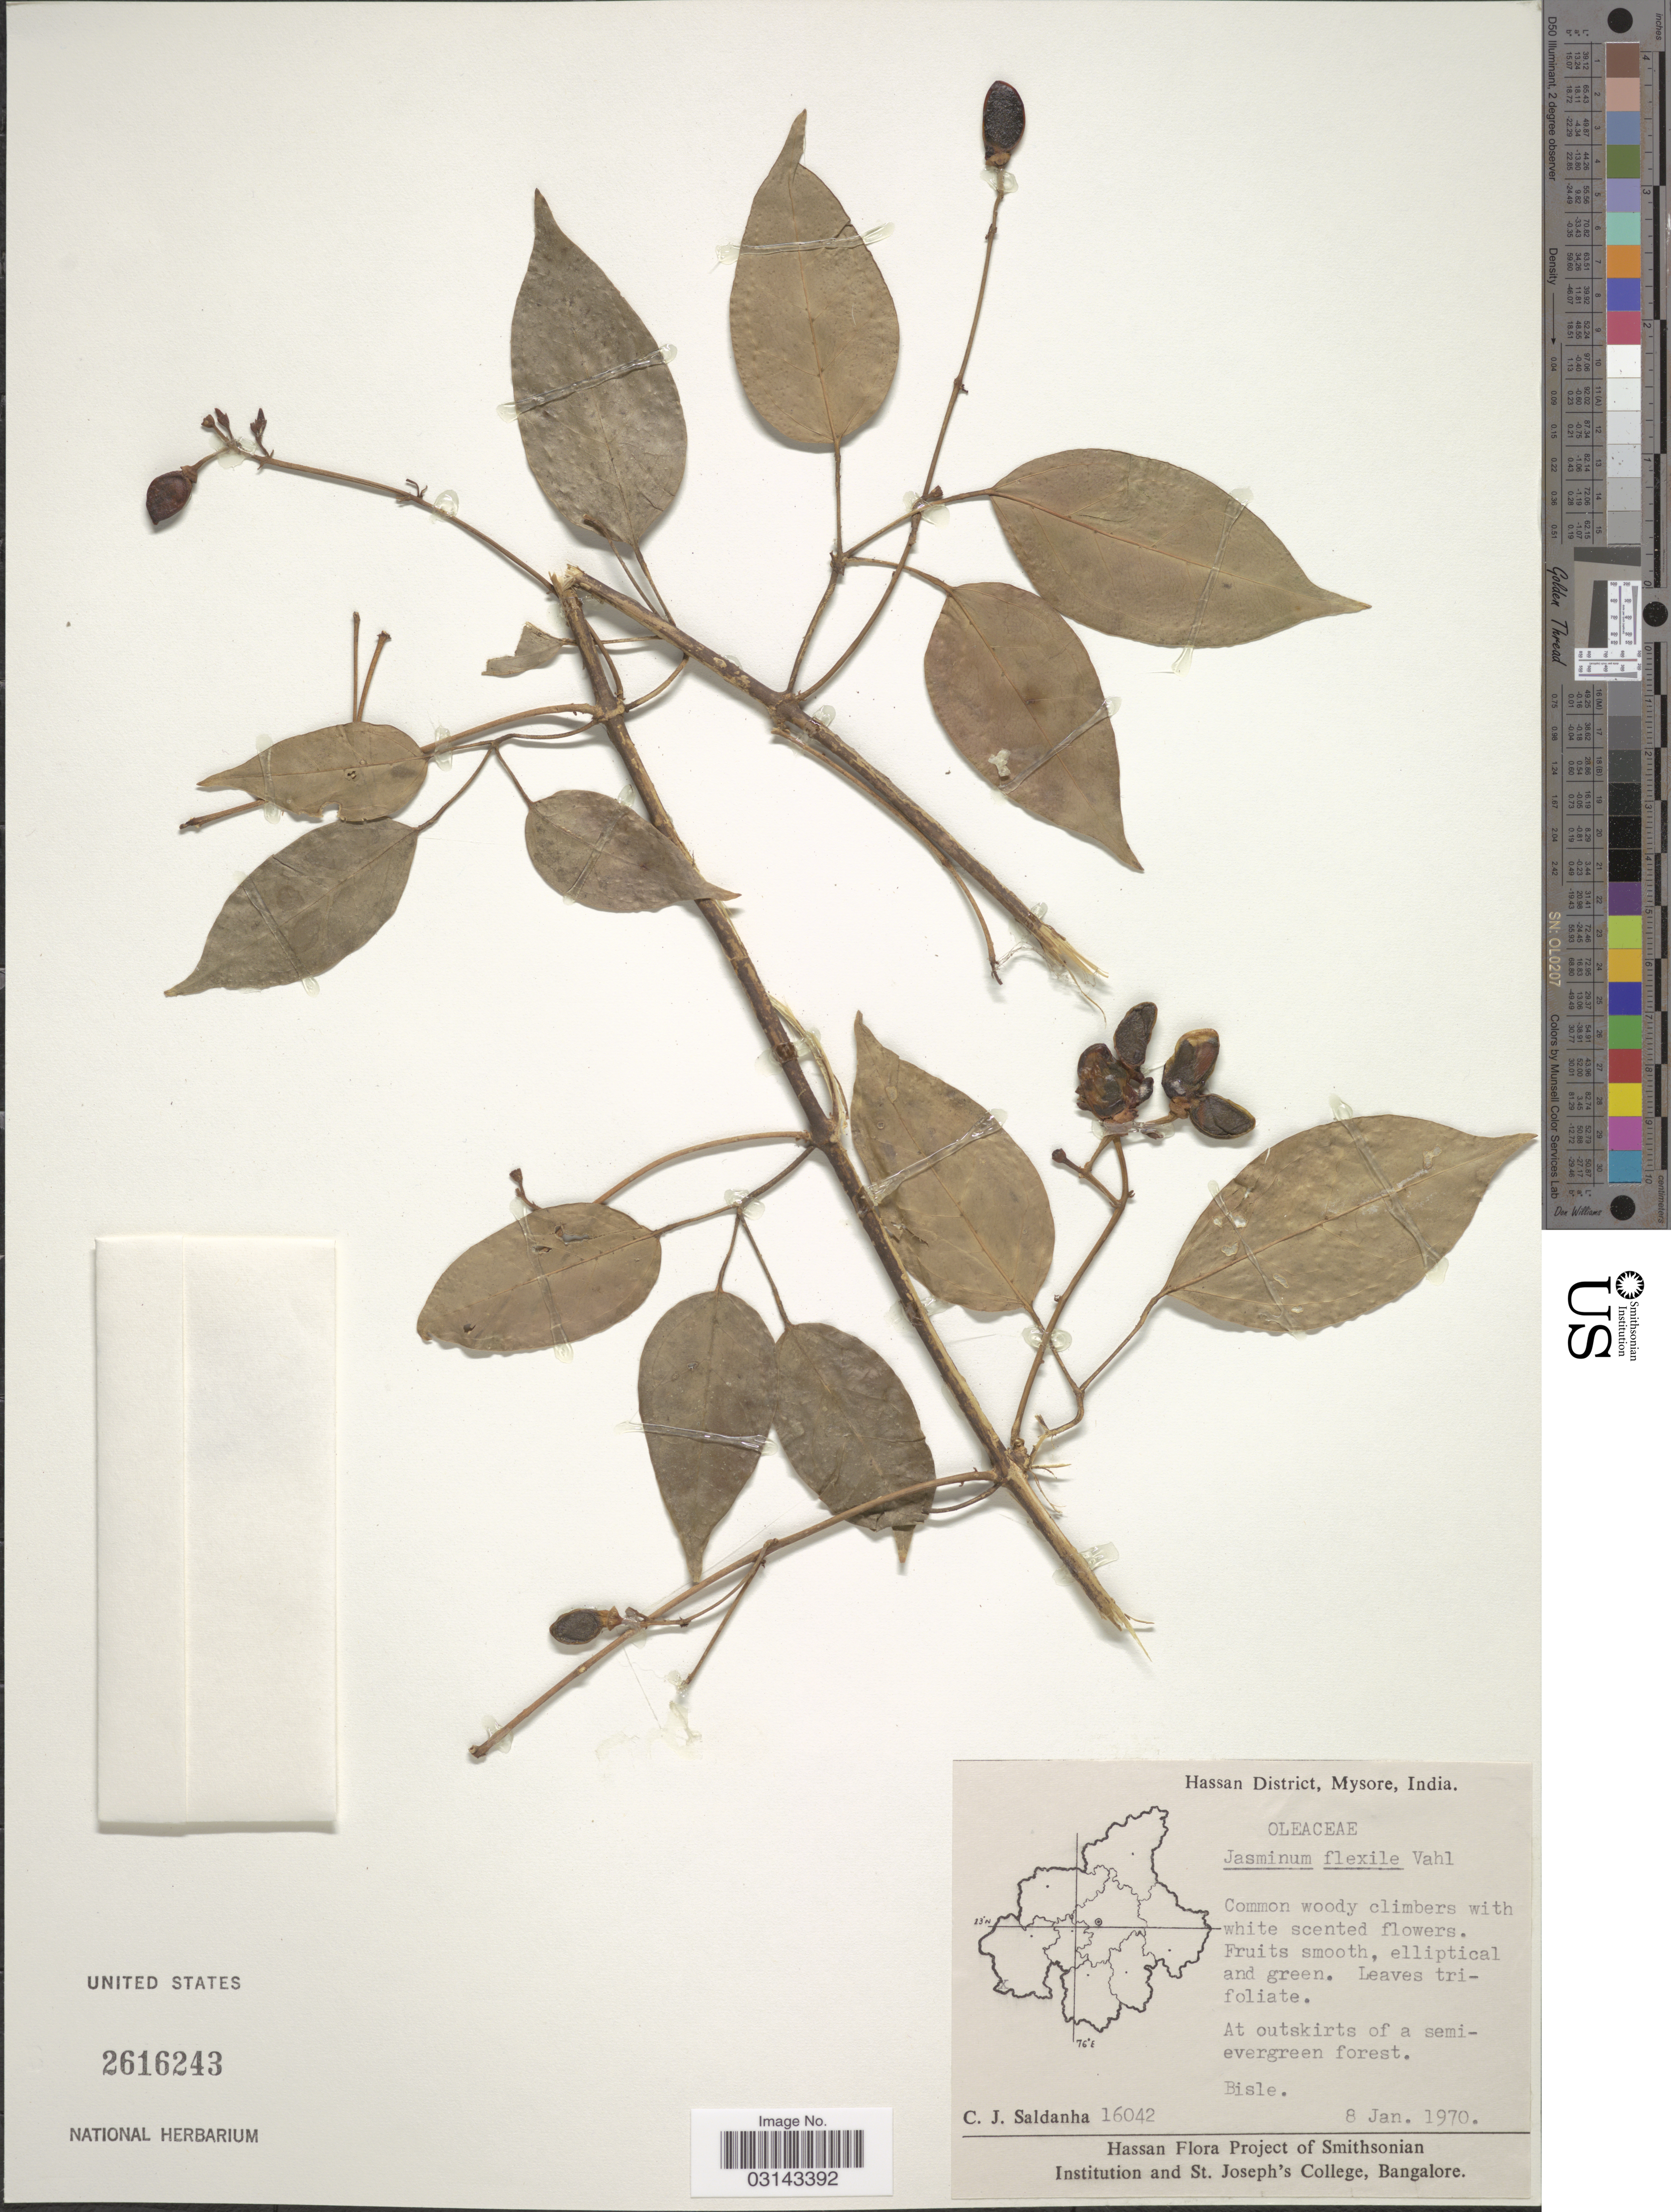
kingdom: Plantae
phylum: Tracheophyta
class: Magnoliopsida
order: Lamiales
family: Oleaceae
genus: Jasminum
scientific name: Jasminum flexile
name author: Vahl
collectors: C. J. Saldanha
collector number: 16042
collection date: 1970-01-08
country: India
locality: Hassan District, Mysore. Bisle.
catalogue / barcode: US 2616243